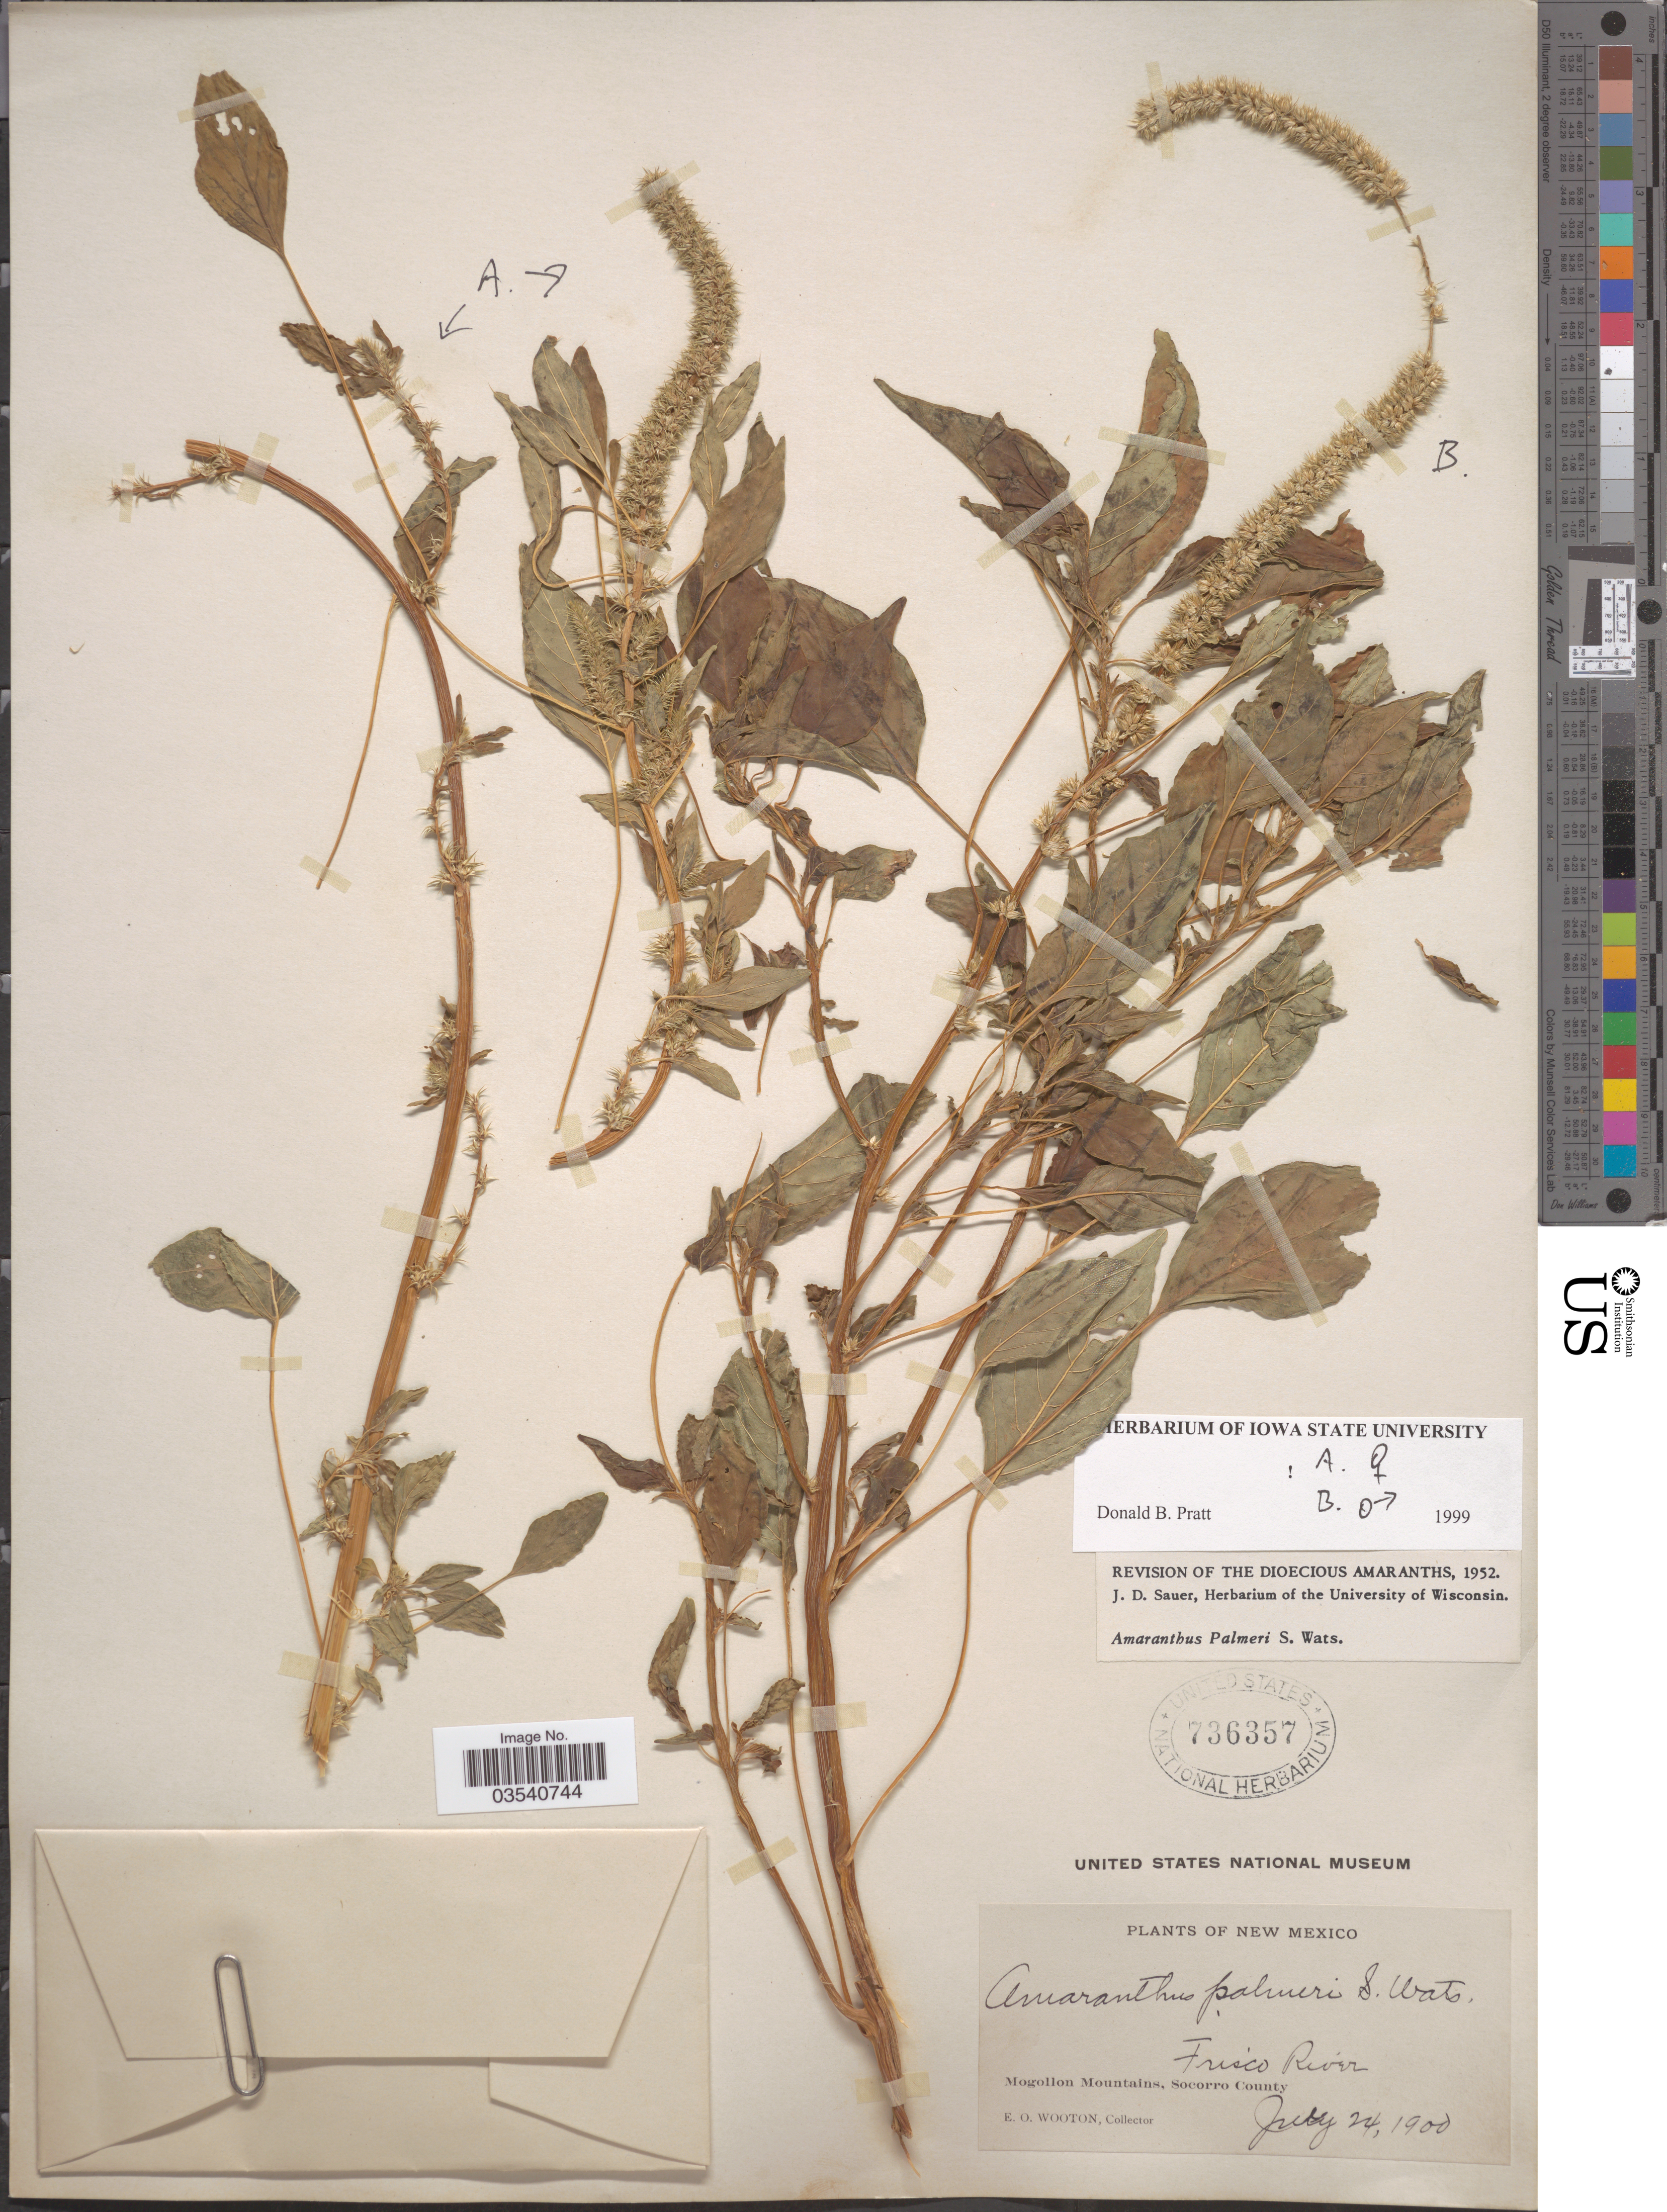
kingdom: Plantae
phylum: Tracheophyta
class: Magnoliopsida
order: Caryophyllales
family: Amaranthaceae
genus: Amaranthus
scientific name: Amaranthus palmeri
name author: S. Watson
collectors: E. O. Wooton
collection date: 1900-07-24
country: United States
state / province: New Mexico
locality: Frisco River. Mogollon Mountains, Socorro County.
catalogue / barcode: US 736357